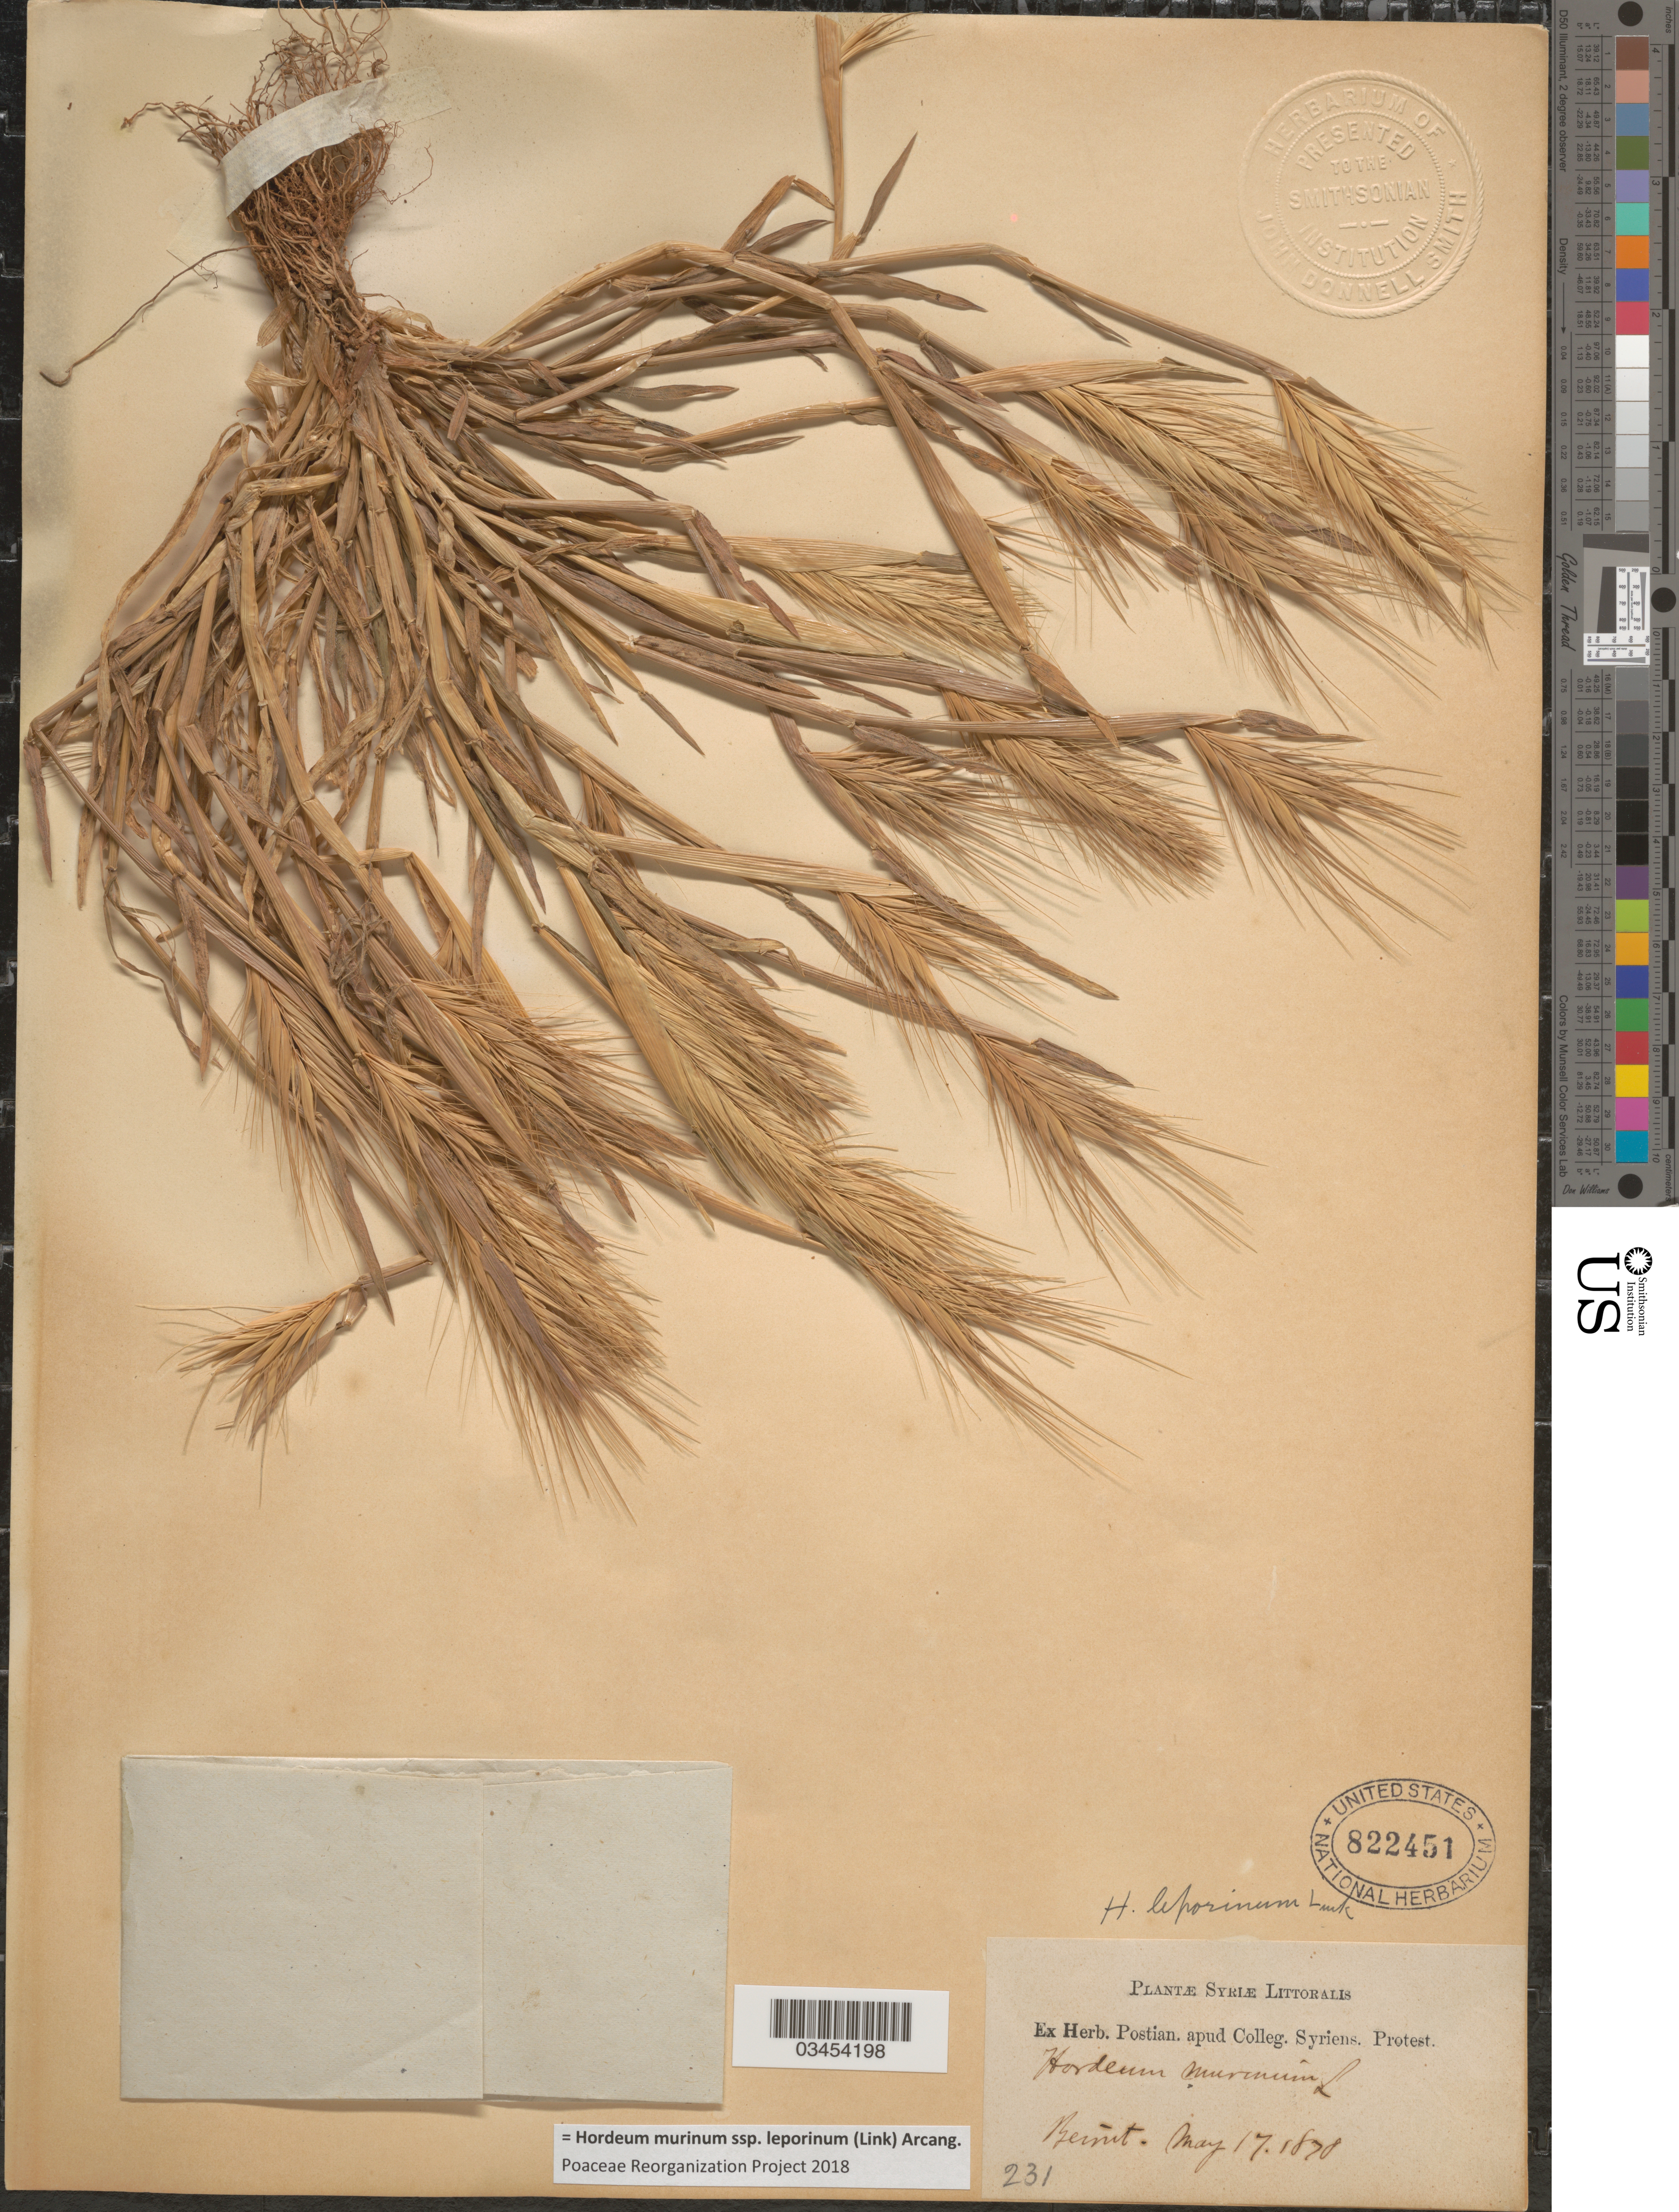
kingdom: Plantae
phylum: Tracheophyta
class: Liliopsida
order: Poales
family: Poaceae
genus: Hordeum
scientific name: Hordeum murinum subsp. leporinum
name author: (Link) Arcang.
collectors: ex herb. Postian. apud Colleg. Syriens. Protest. USE "Fannie P. A. Shepard" (10308853) AS PRIMARY COLLECTOR INSTEAD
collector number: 231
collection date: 1878-05-17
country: Lebanon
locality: Syriæ Littoralis. Beirut.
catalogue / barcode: US 822451